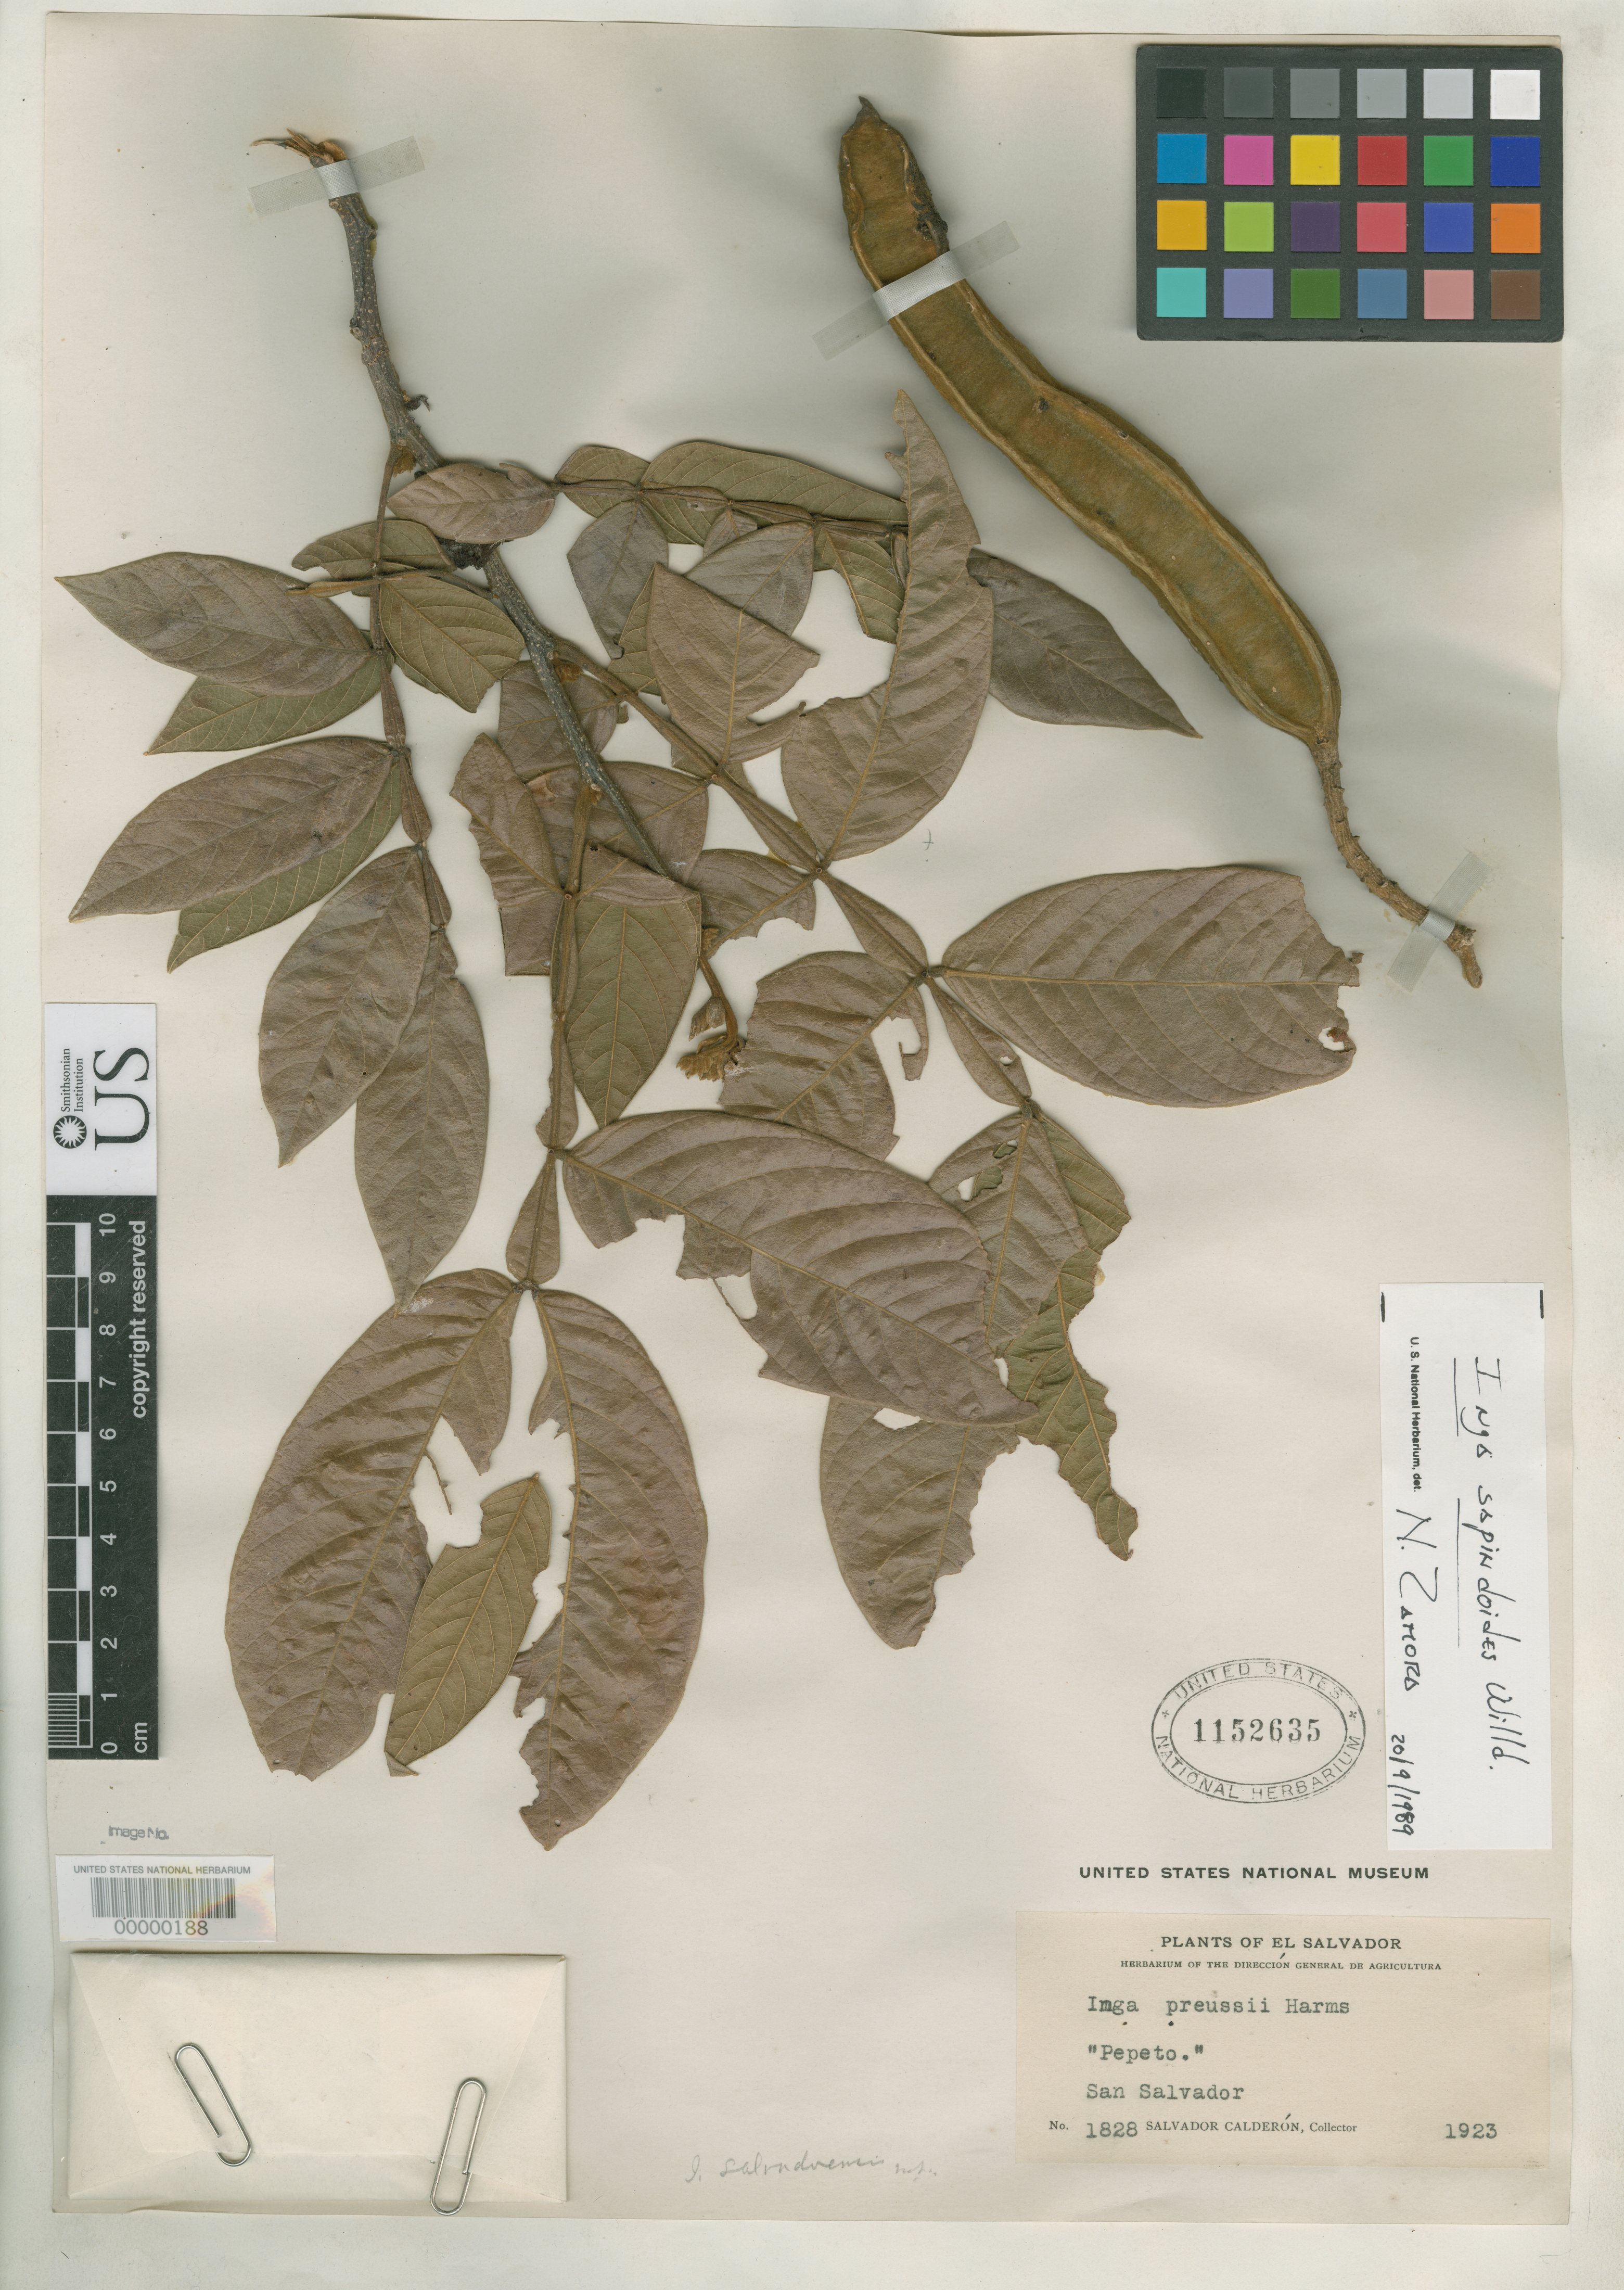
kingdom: Plantae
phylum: Tracheophyta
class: Magnoliopsida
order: Fabales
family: Fabaceae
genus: Inga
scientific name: Inga salvadorensis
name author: Britton & Rose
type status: Type Collection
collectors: S. Calderón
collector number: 1828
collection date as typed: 1923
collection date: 1923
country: El Salvador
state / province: San Salvador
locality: Pepeto.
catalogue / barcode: US 1152635